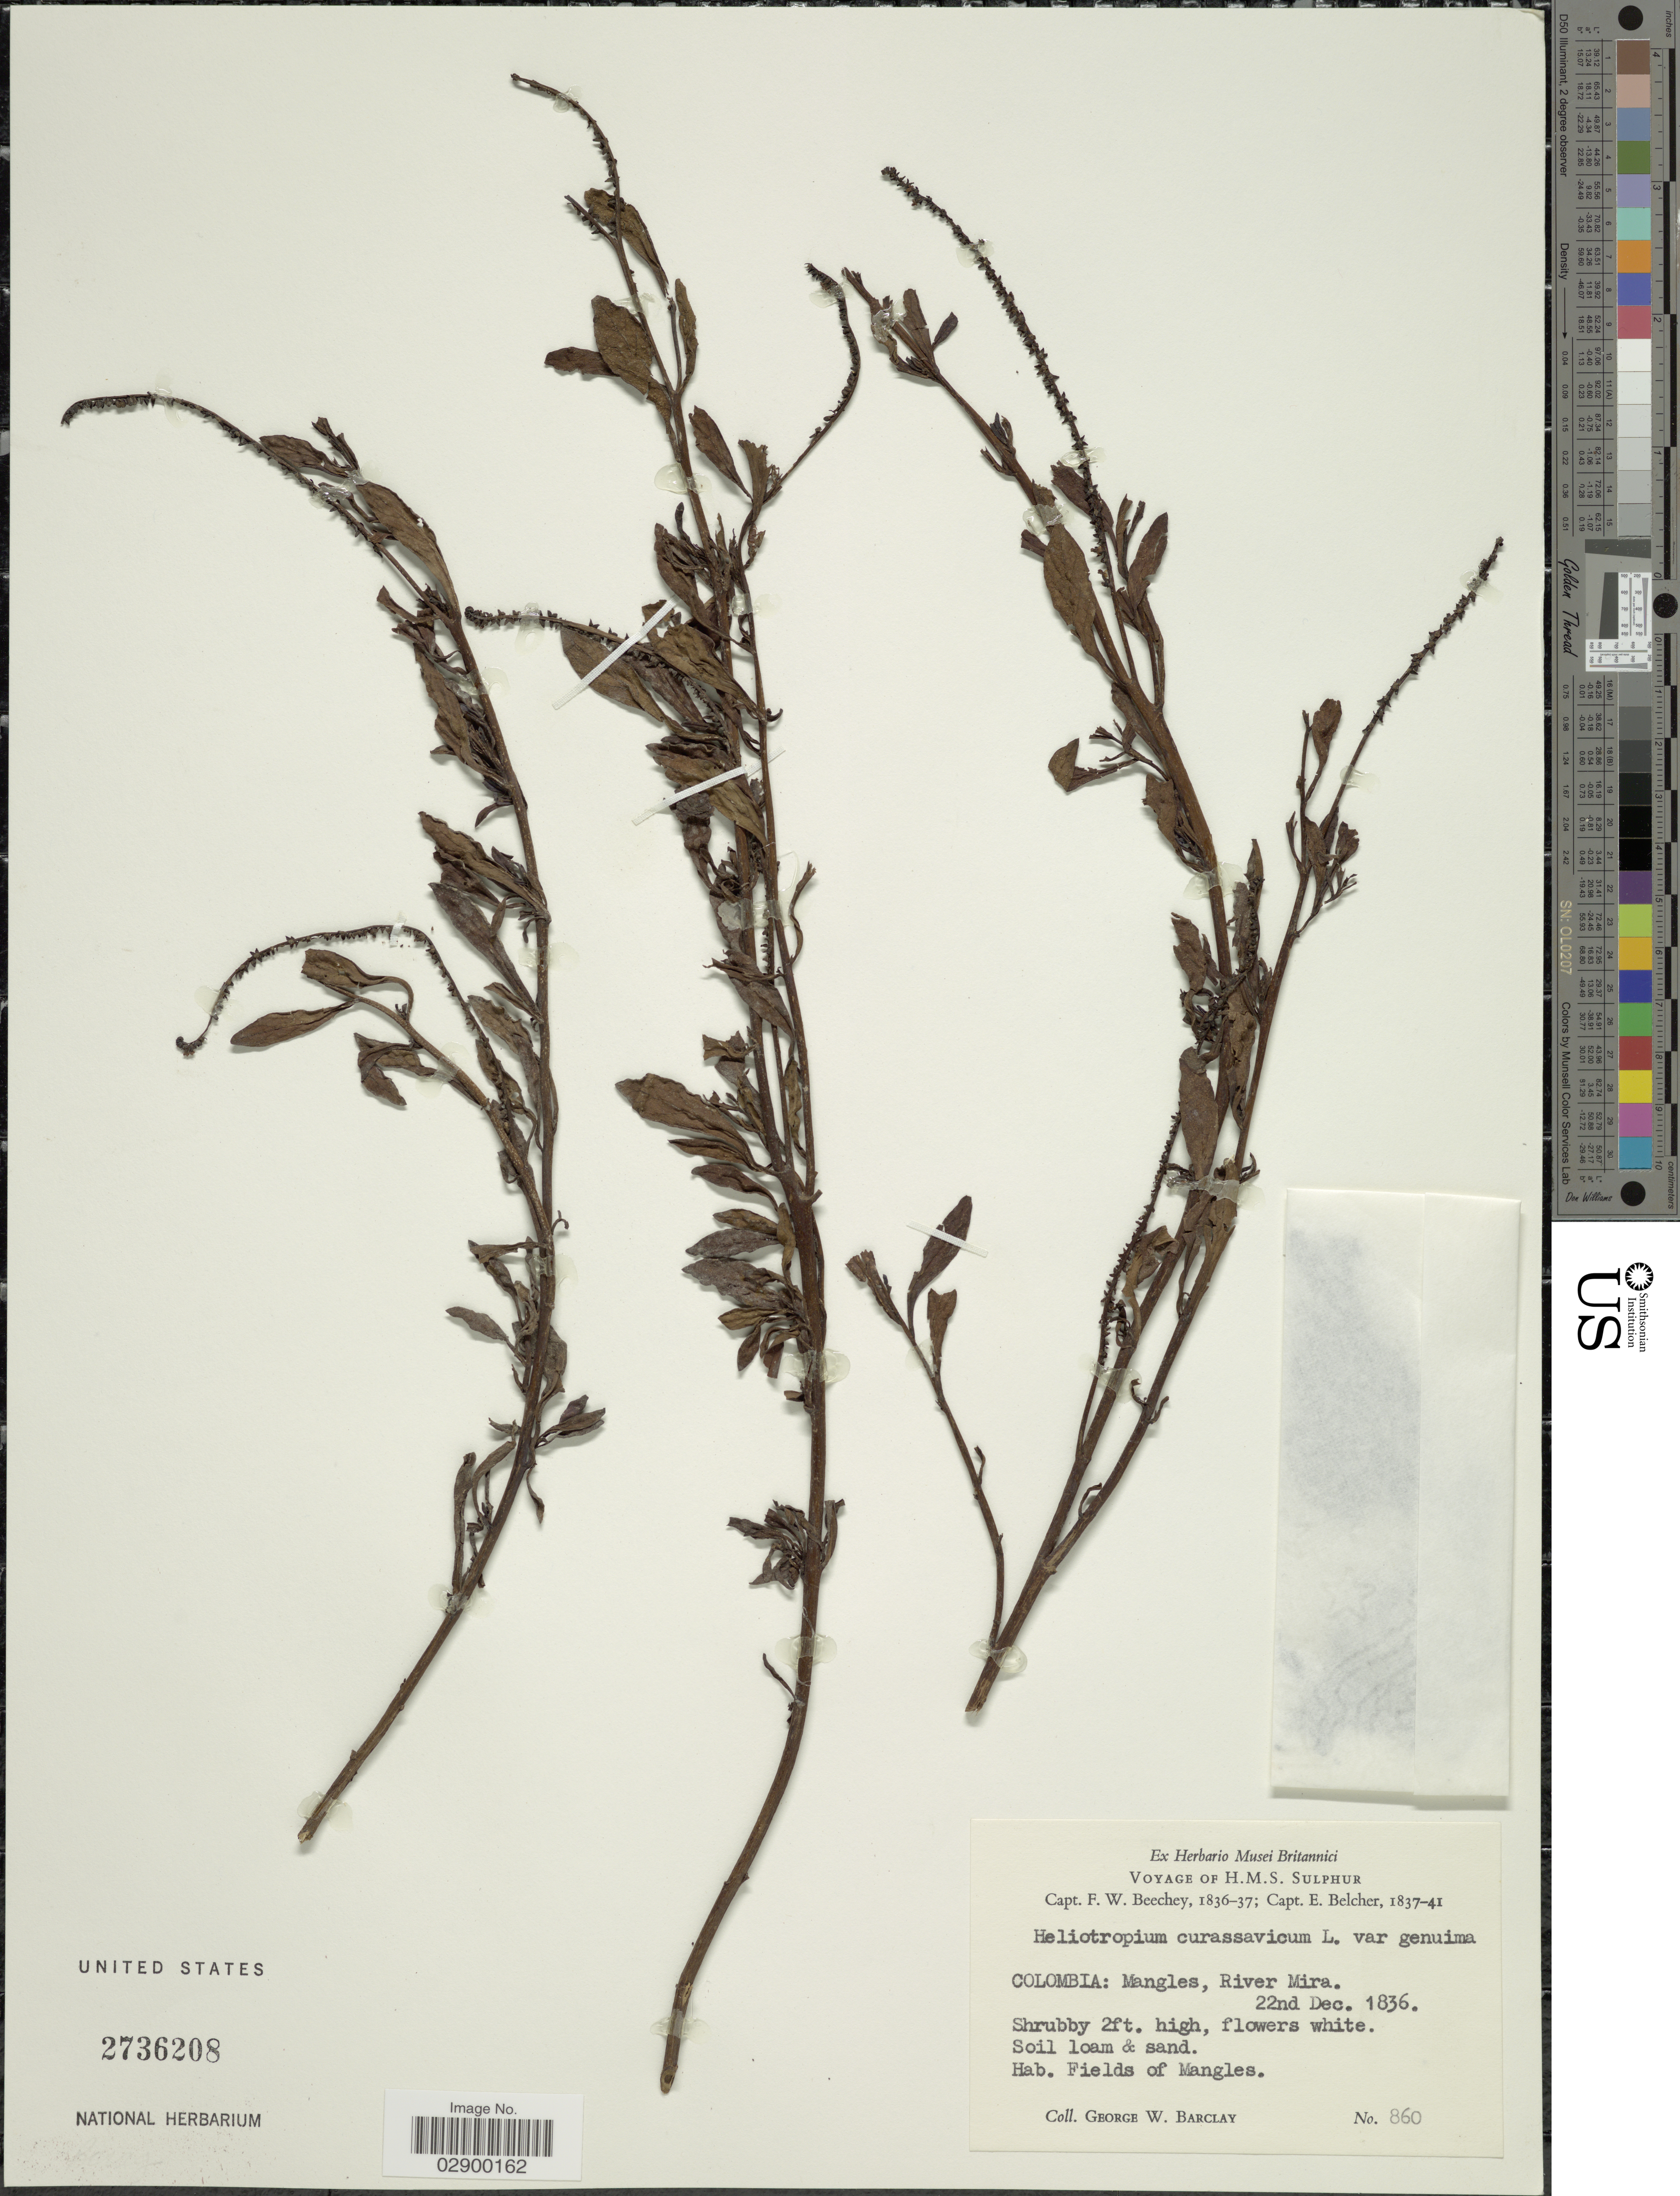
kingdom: Plantae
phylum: Tracheophyta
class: Magnoliopsida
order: Boraginales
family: Heliotropiaceae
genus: Heliotropium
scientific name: Heliotropium curassavicum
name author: L.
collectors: G. W. Barclay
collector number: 860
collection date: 1836-12-22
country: Colombia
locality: Mangles, River Mira.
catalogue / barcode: US 2736208